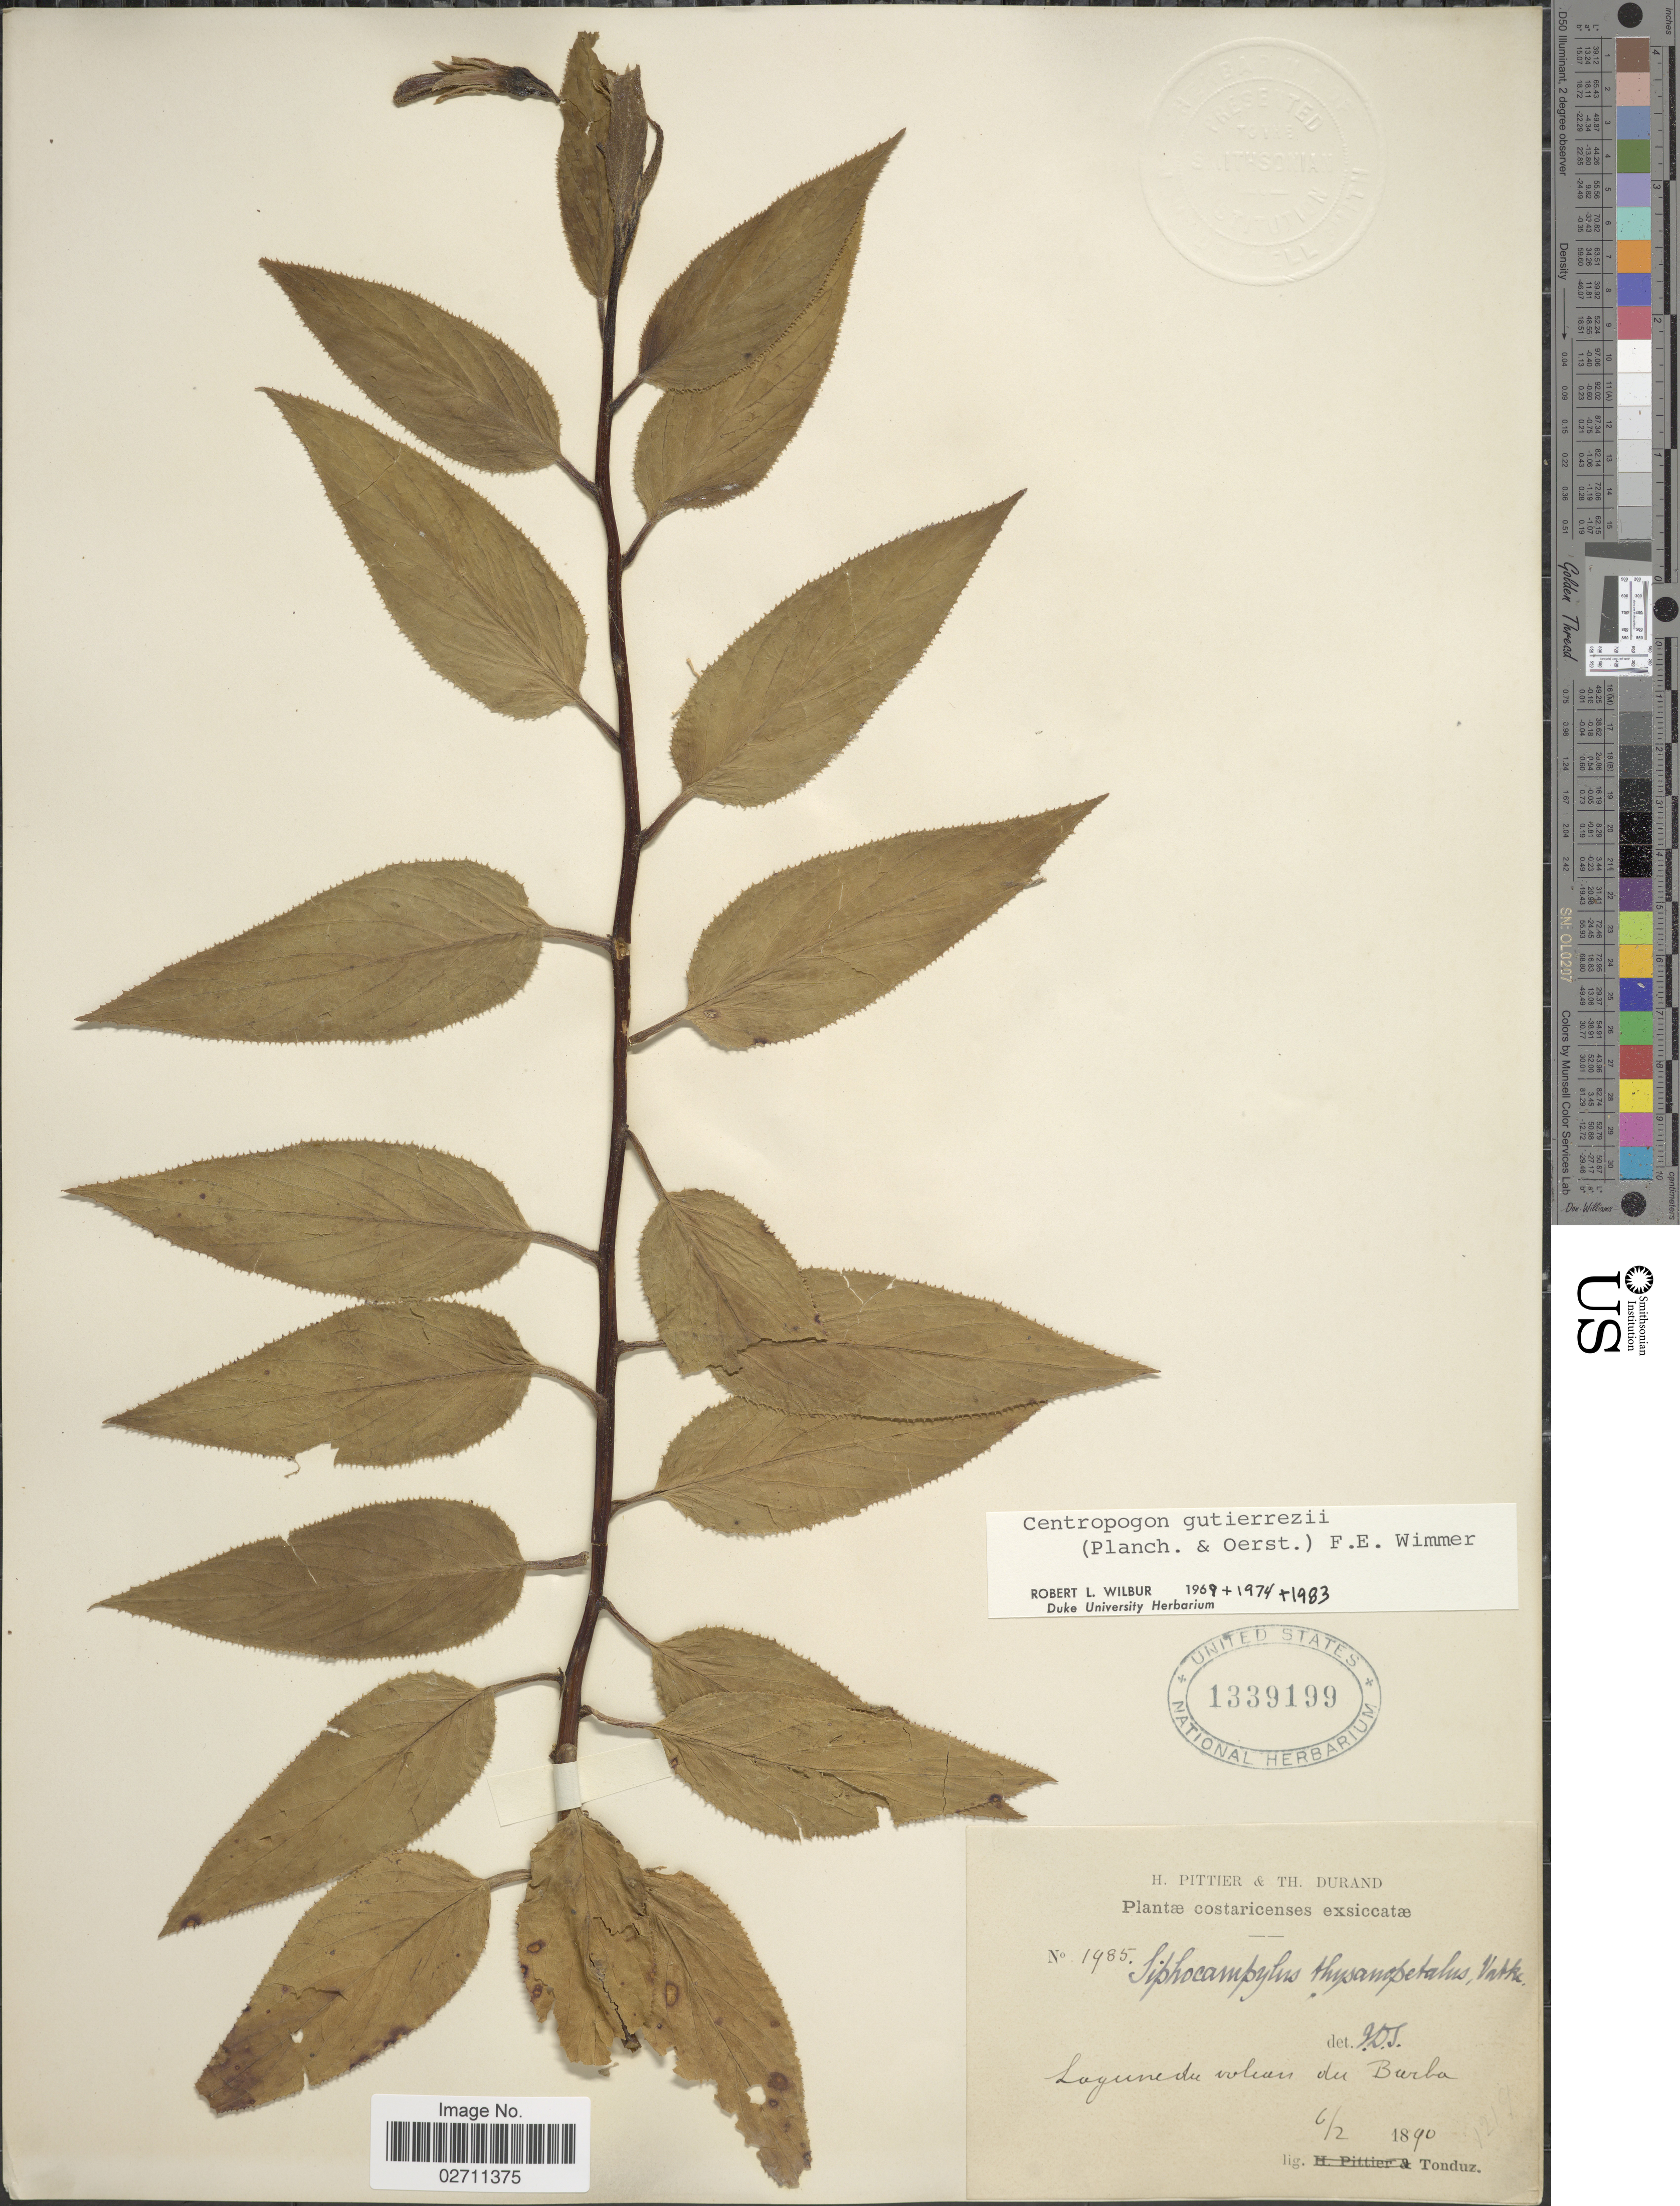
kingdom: Plantae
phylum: Tracheophyta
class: Magnoliopsida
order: Asterales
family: Campanulaceae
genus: Centropogon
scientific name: Centropogon gutierrezii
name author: (Planch. & Oerst.) E. Wimm.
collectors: A. Tonduz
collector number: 1985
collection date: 1890-02-06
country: Costa Rica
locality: Lagune du volcan du Barba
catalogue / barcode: US 1339199